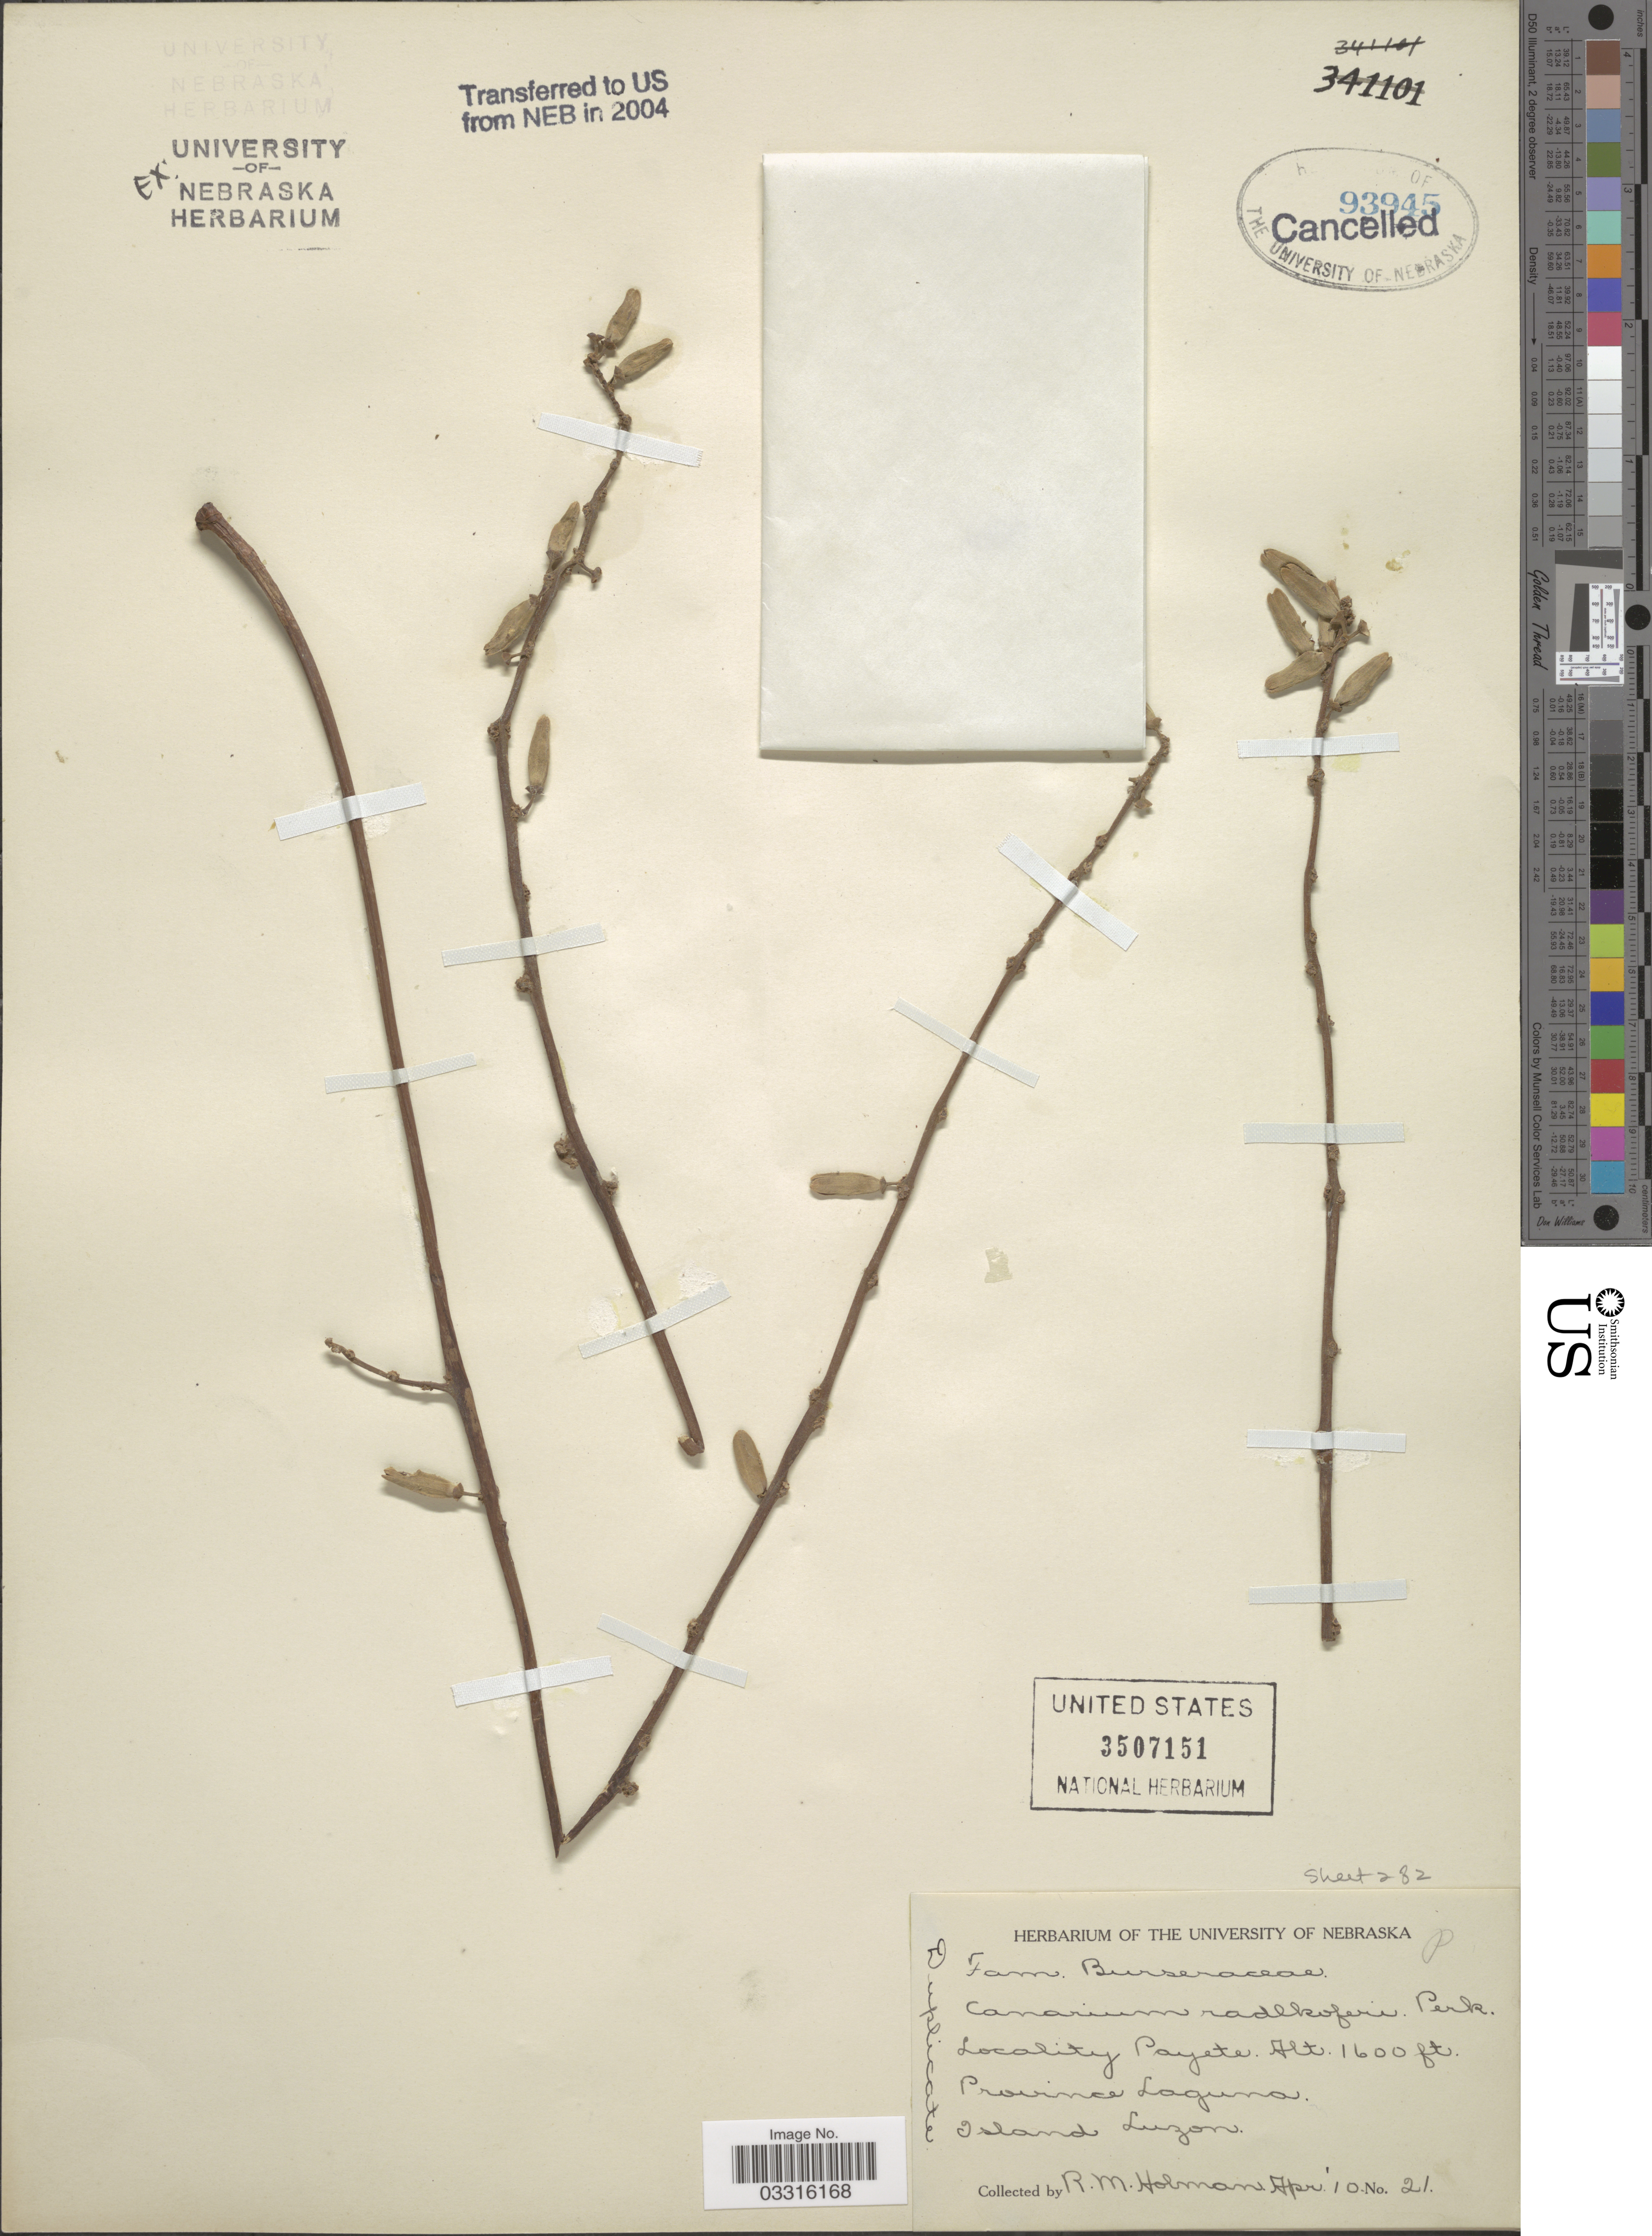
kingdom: Plantae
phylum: Tracheophyta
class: Magnoliopsida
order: Sapindales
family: Burseraceae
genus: Canarium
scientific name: Canarium radlkoferi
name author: Perkins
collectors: R. Holman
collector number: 21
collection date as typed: Transcribed d/m/y: /4/10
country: Philippines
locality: Payete. Province Laguna. Island Luzon.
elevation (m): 488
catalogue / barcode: US 3507151